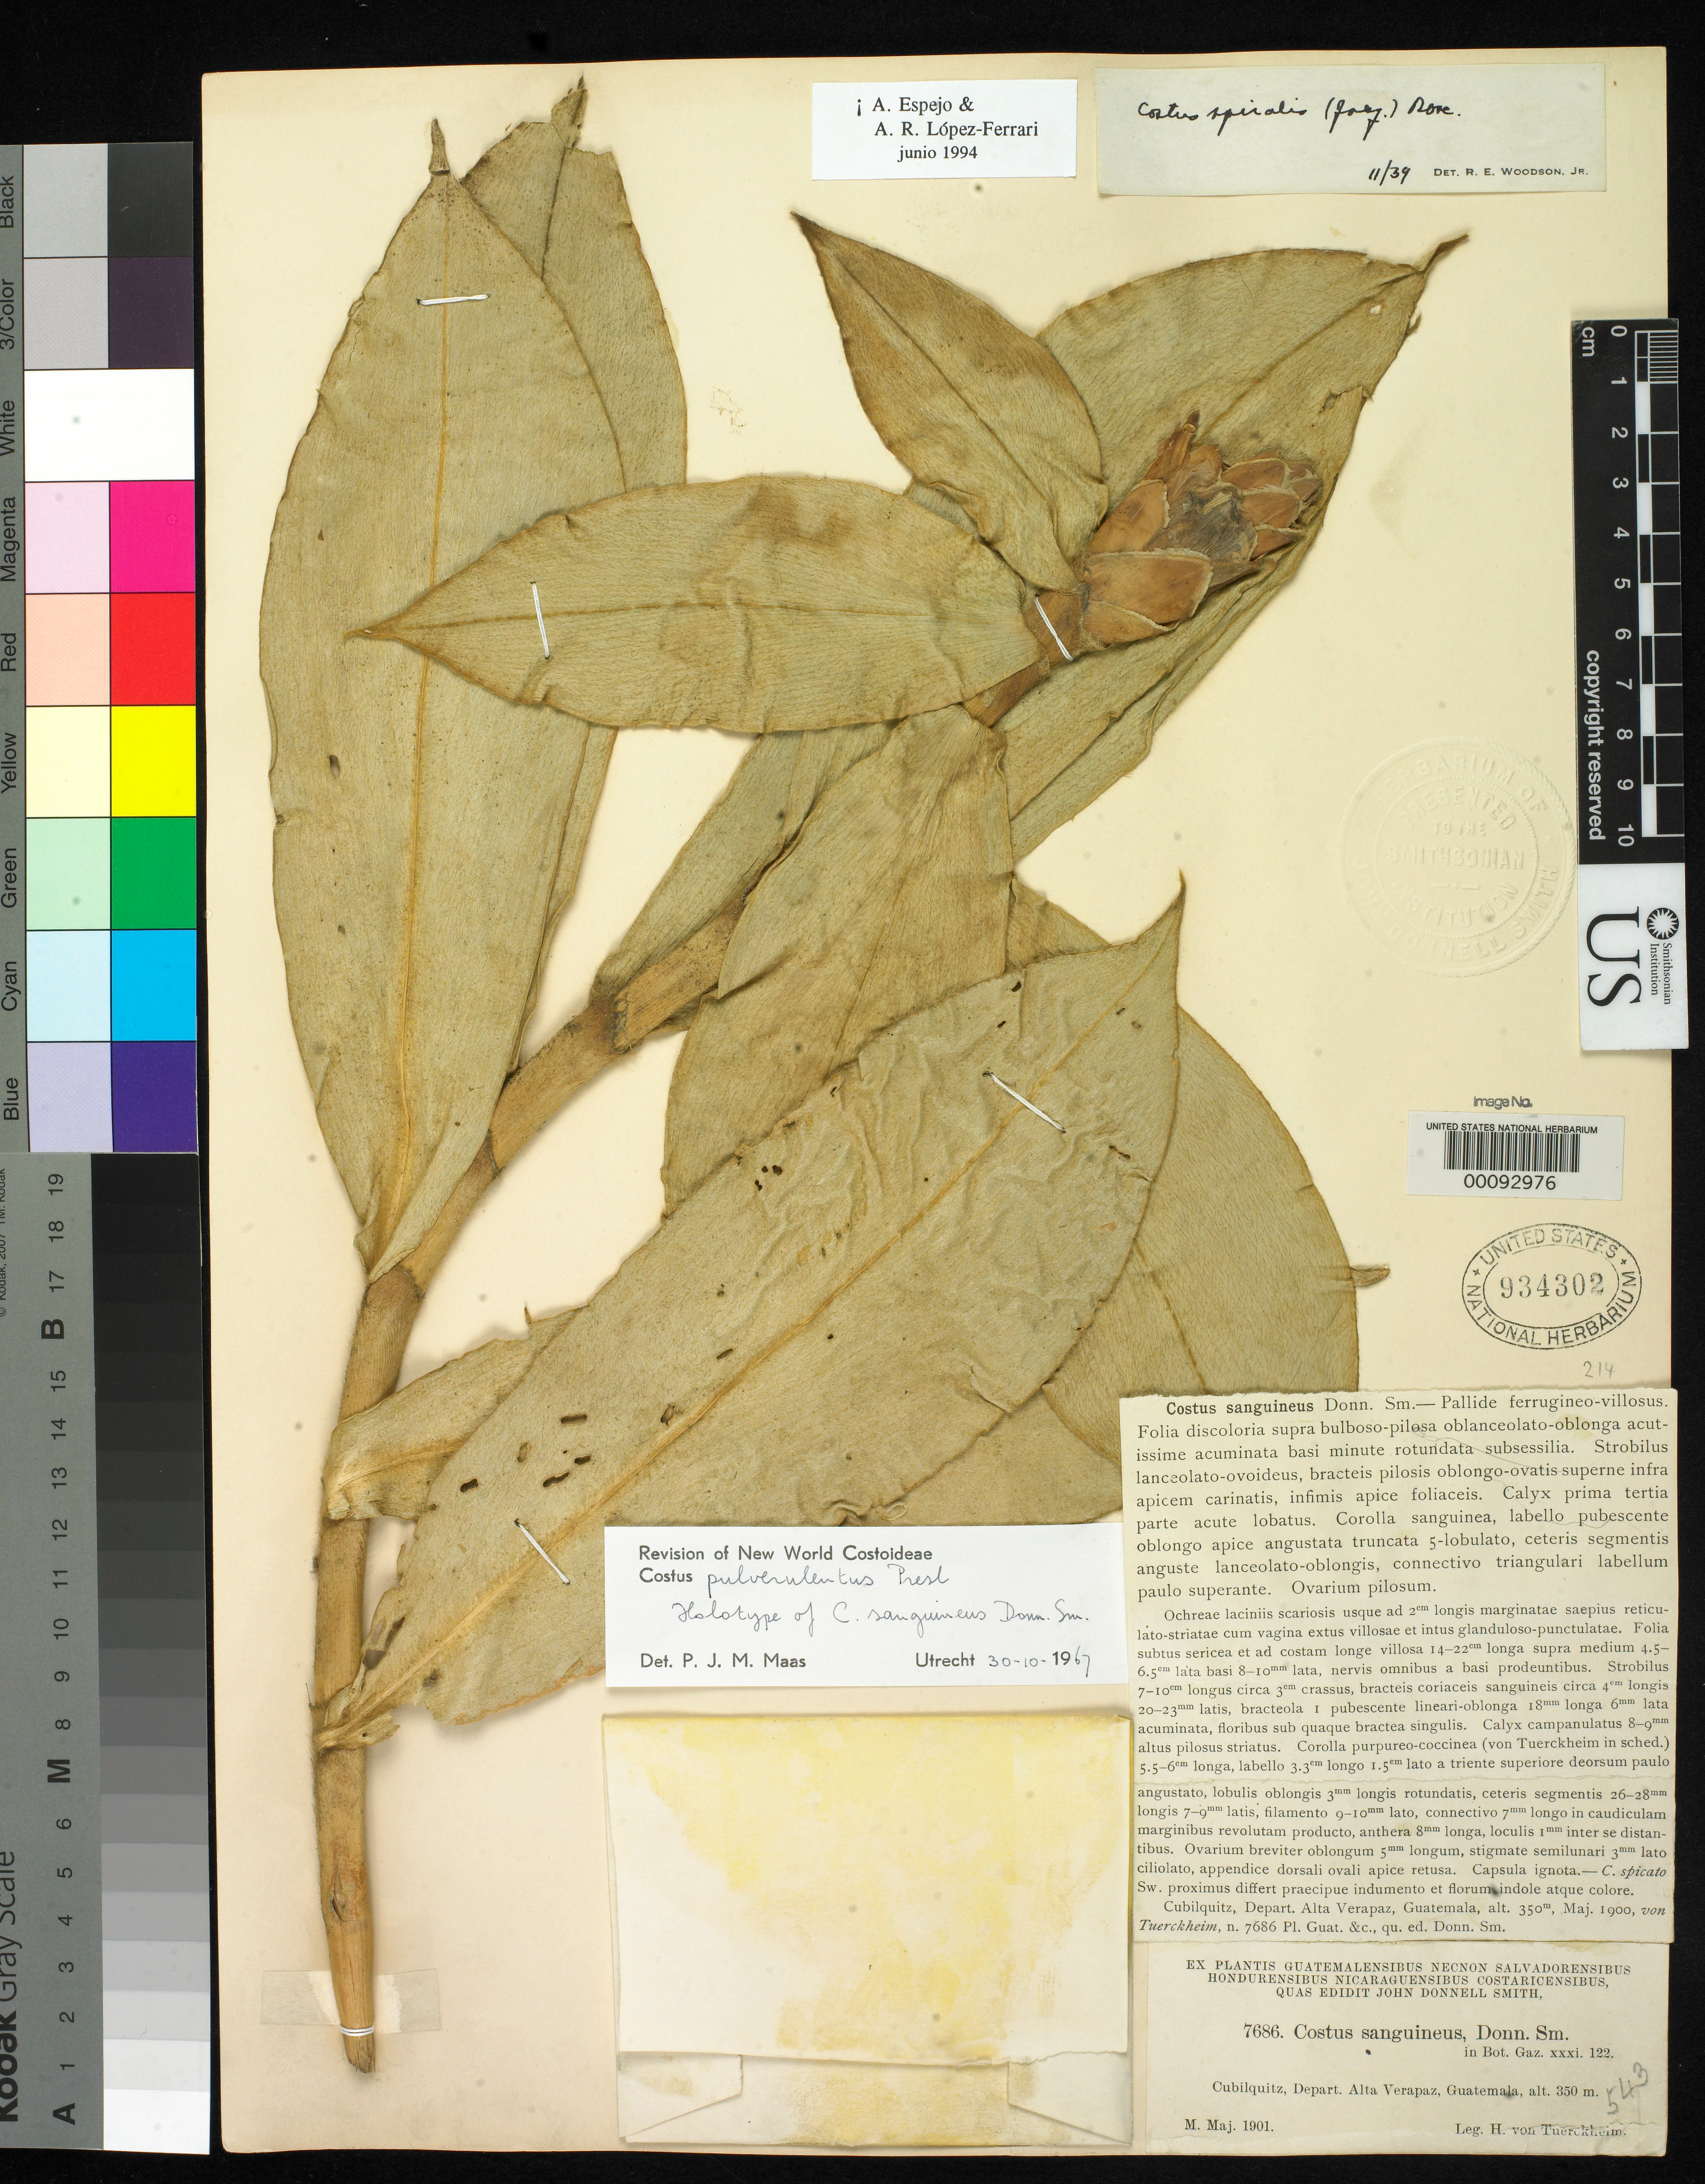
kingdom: Plantae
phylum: Tracheophyta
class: Liliopsida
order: Zingiberales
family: Costaceae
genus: Costus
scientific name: Costus sanguineus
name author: Donn. Sm.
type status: Holotype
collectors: H. von Türckheim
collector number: J.D.S. 7686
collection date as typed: May 1900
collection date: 1900-05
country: Guatemala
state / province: Alta Verapaz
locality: Cubilquitz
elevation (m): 350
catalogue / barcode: US 934302